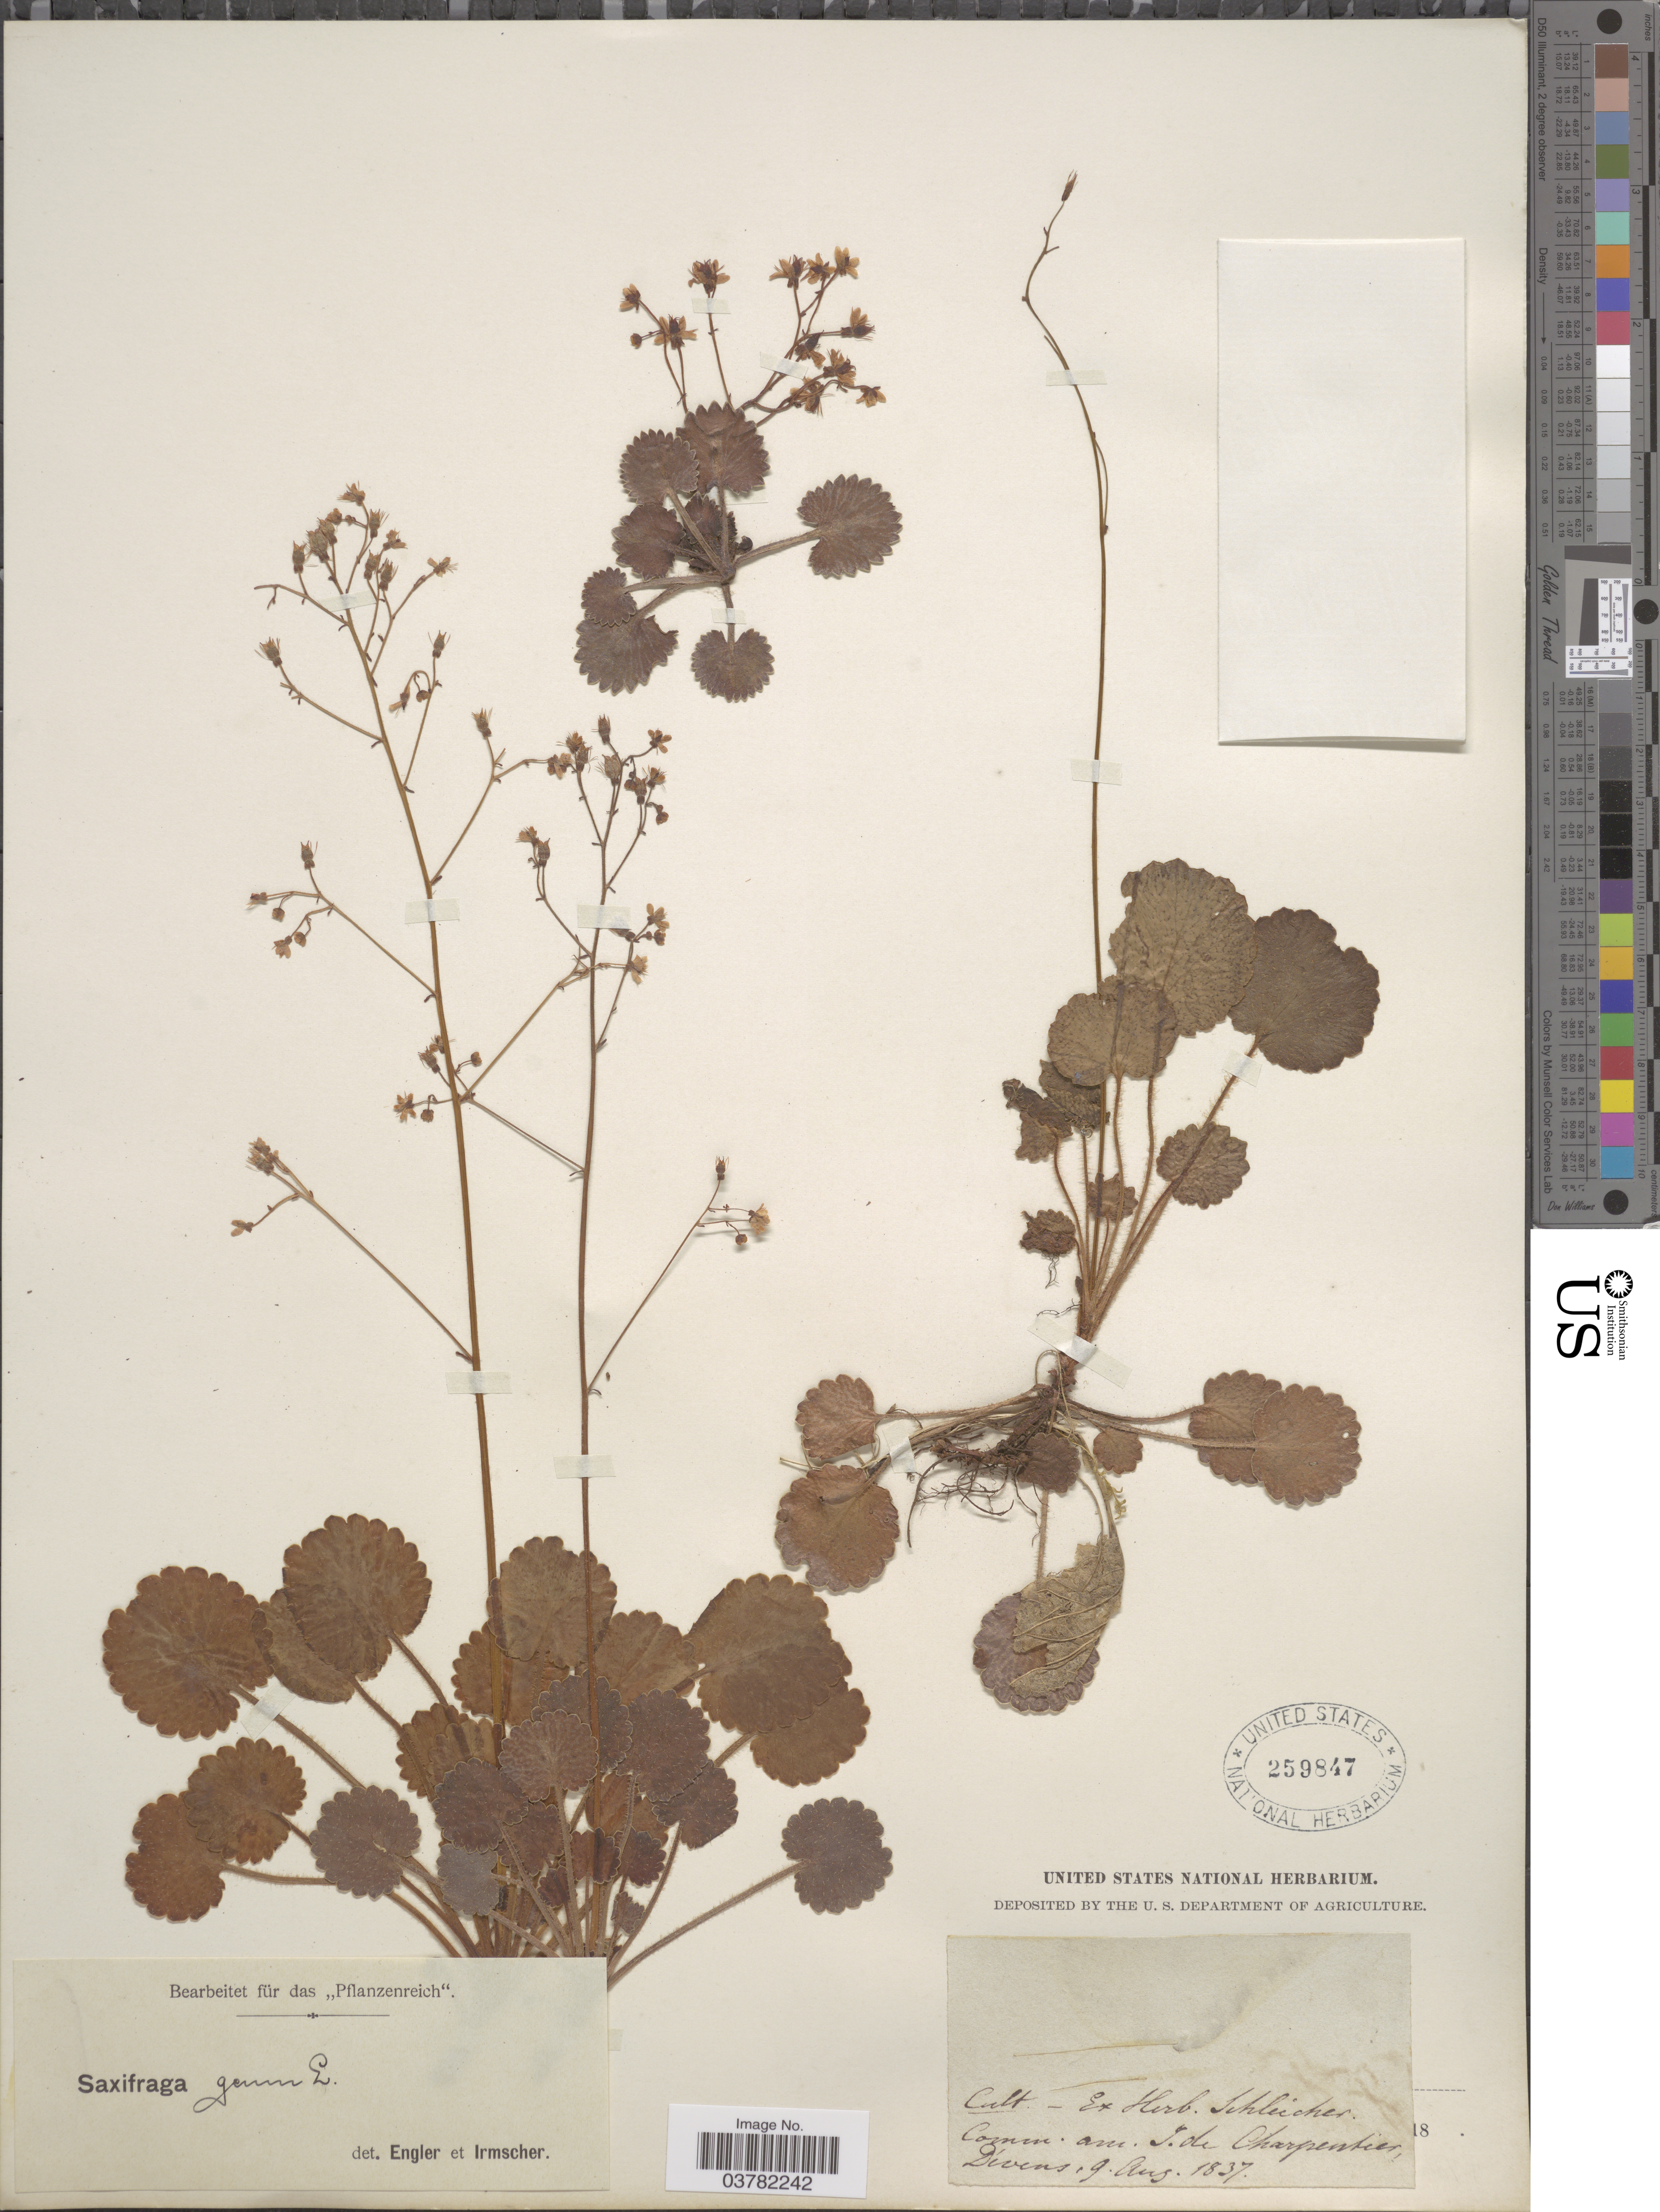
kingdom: Plantae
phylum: Tracheophyta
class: Magnoliopsida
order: Saxifragales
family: Saxifragaceae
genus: Saxifraga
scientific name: Saxifraga geum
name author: L.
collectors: ex herb. Schleicher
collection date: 1837-08-09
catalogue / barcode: US 259847